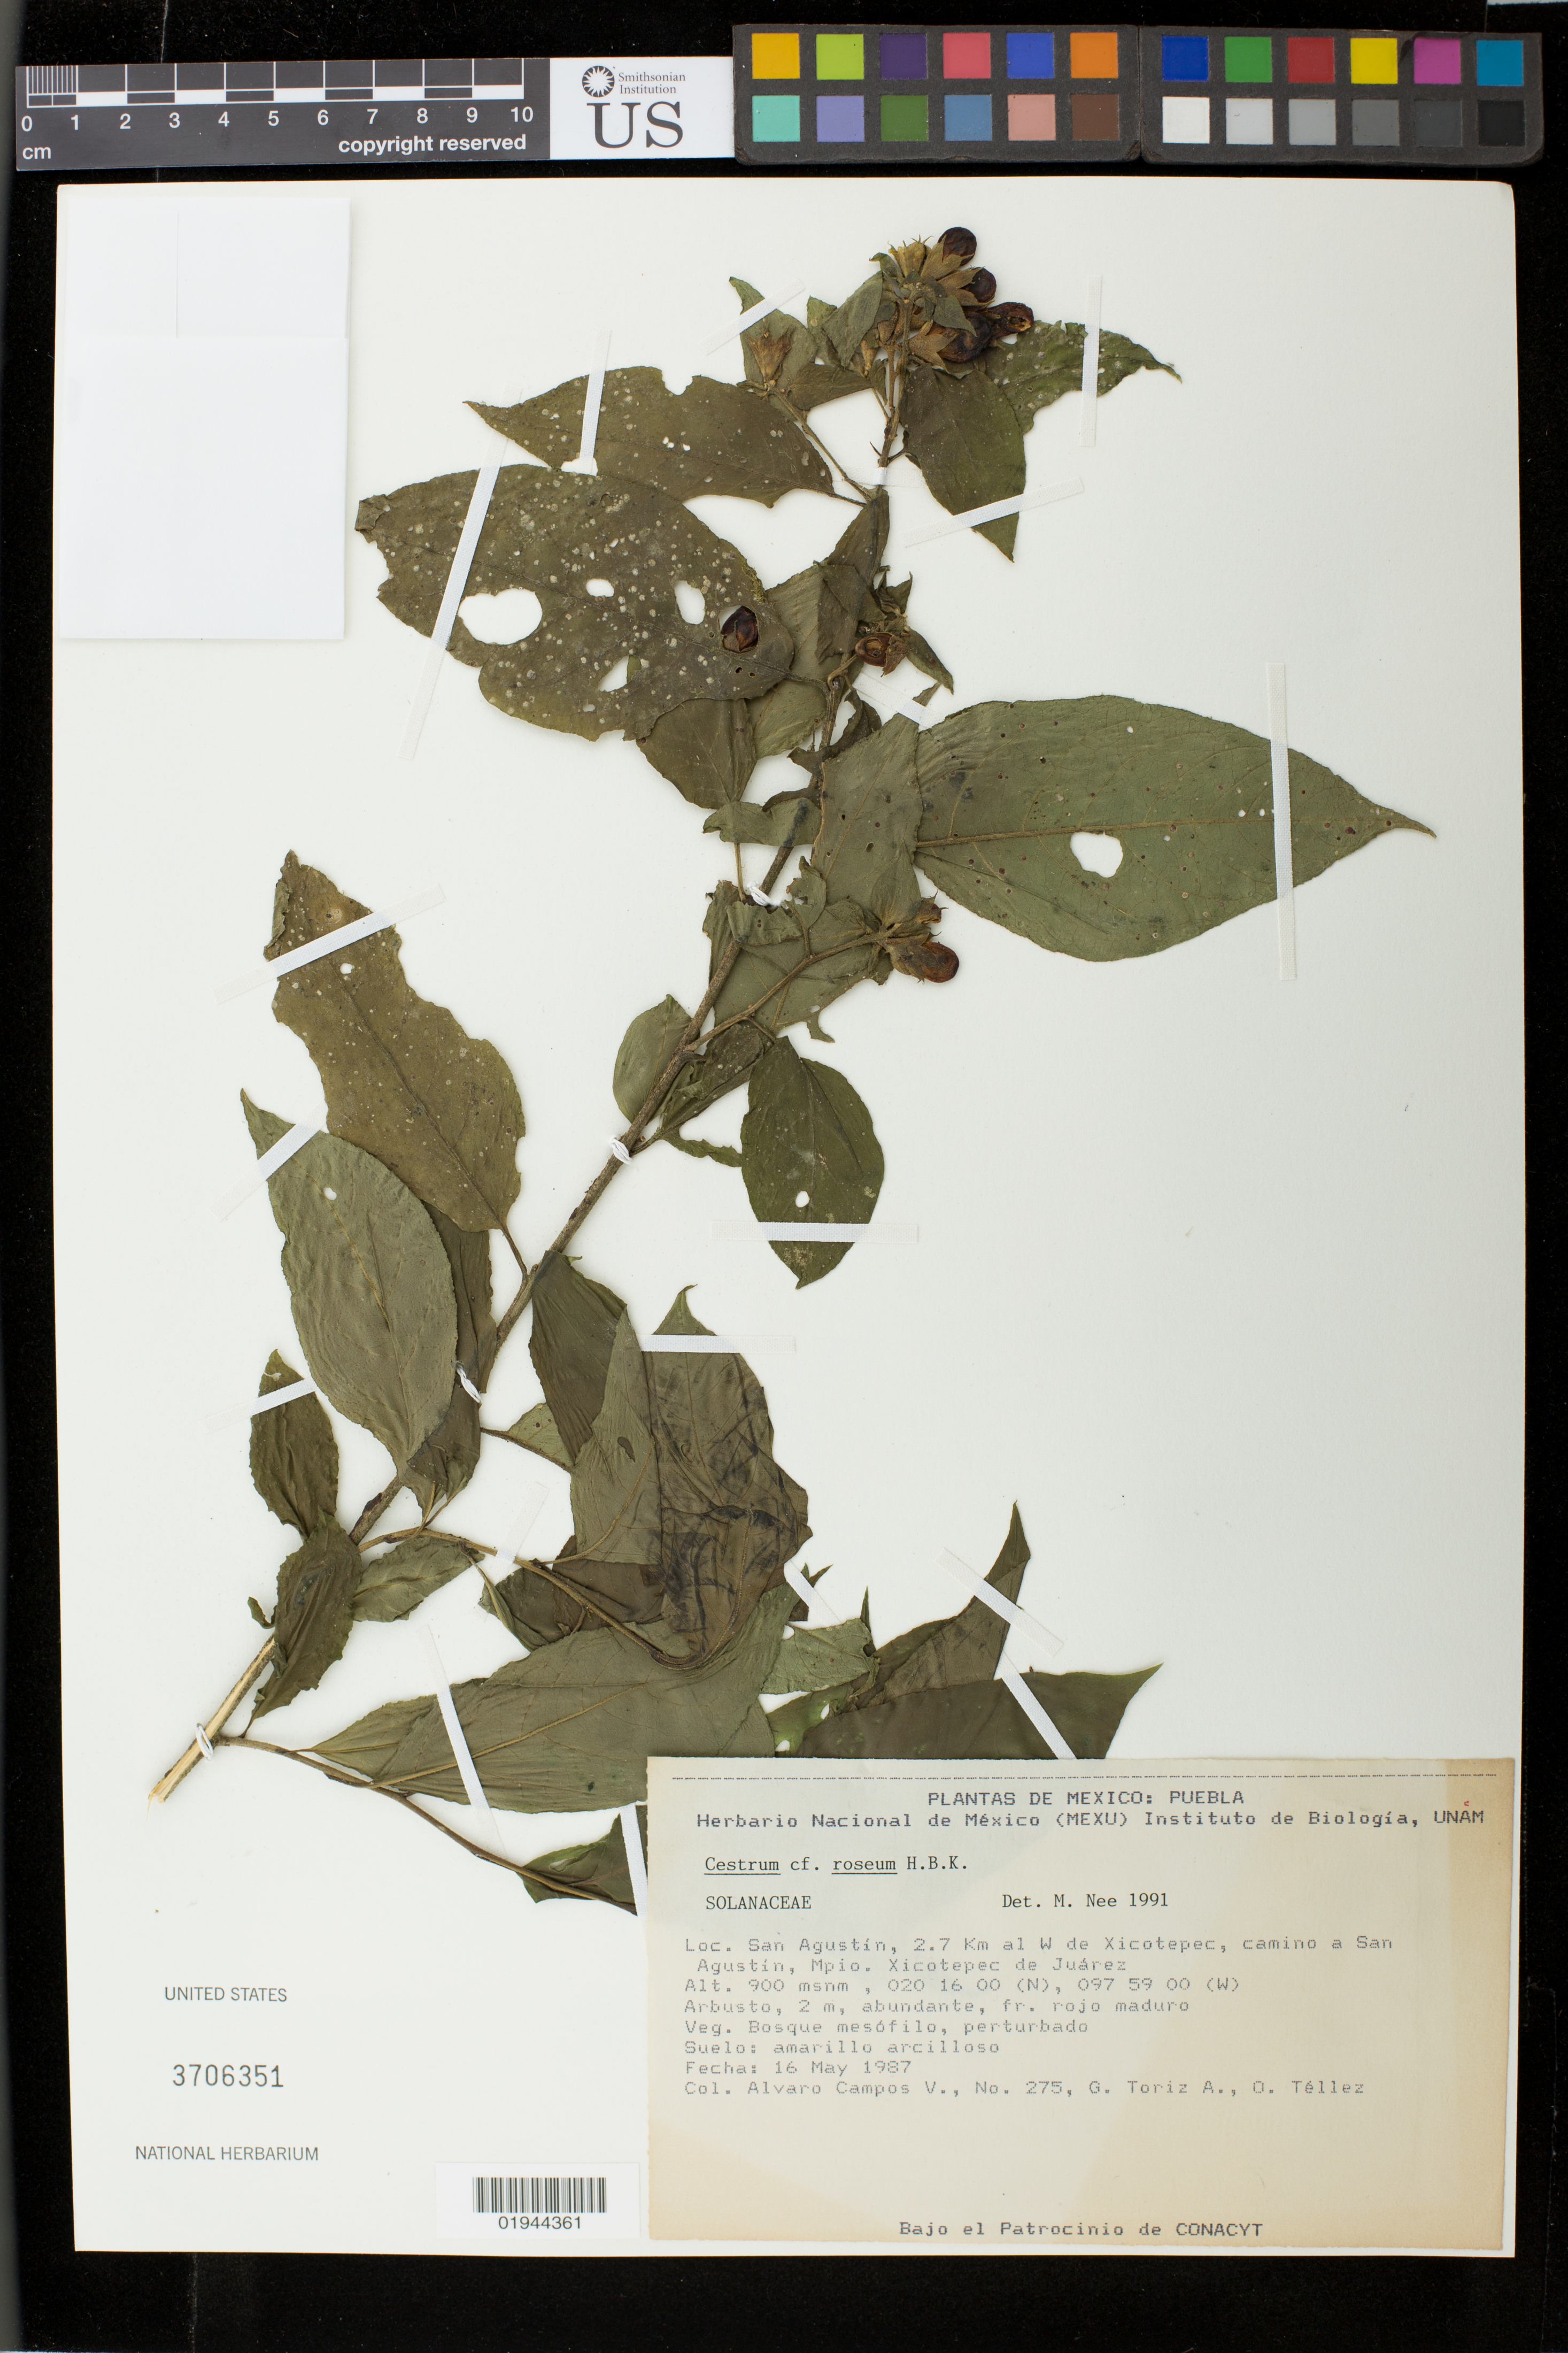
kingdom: Plantae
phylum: Tracheophyta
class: Magnoliopsida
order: Solanales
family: Solanaceae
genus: Cestrum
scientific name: Cestrum roseum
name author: Kunth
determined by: Nee, Michael H.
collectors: A. Campos V., G. Toriz A. & O. Tellez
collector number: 275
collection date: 1987-05-16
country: Mexico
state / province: Puebla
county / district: Xicotepec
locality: San Agustin, 2.7 km al W de Xicotepec, camino a San Agustin, Mpio. Xicotepec de Juarez.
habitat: Veg. Bosque mesofilo, perturbado. Suelo: amarillo arcilloso.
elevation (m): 900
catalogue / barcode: US 3706351